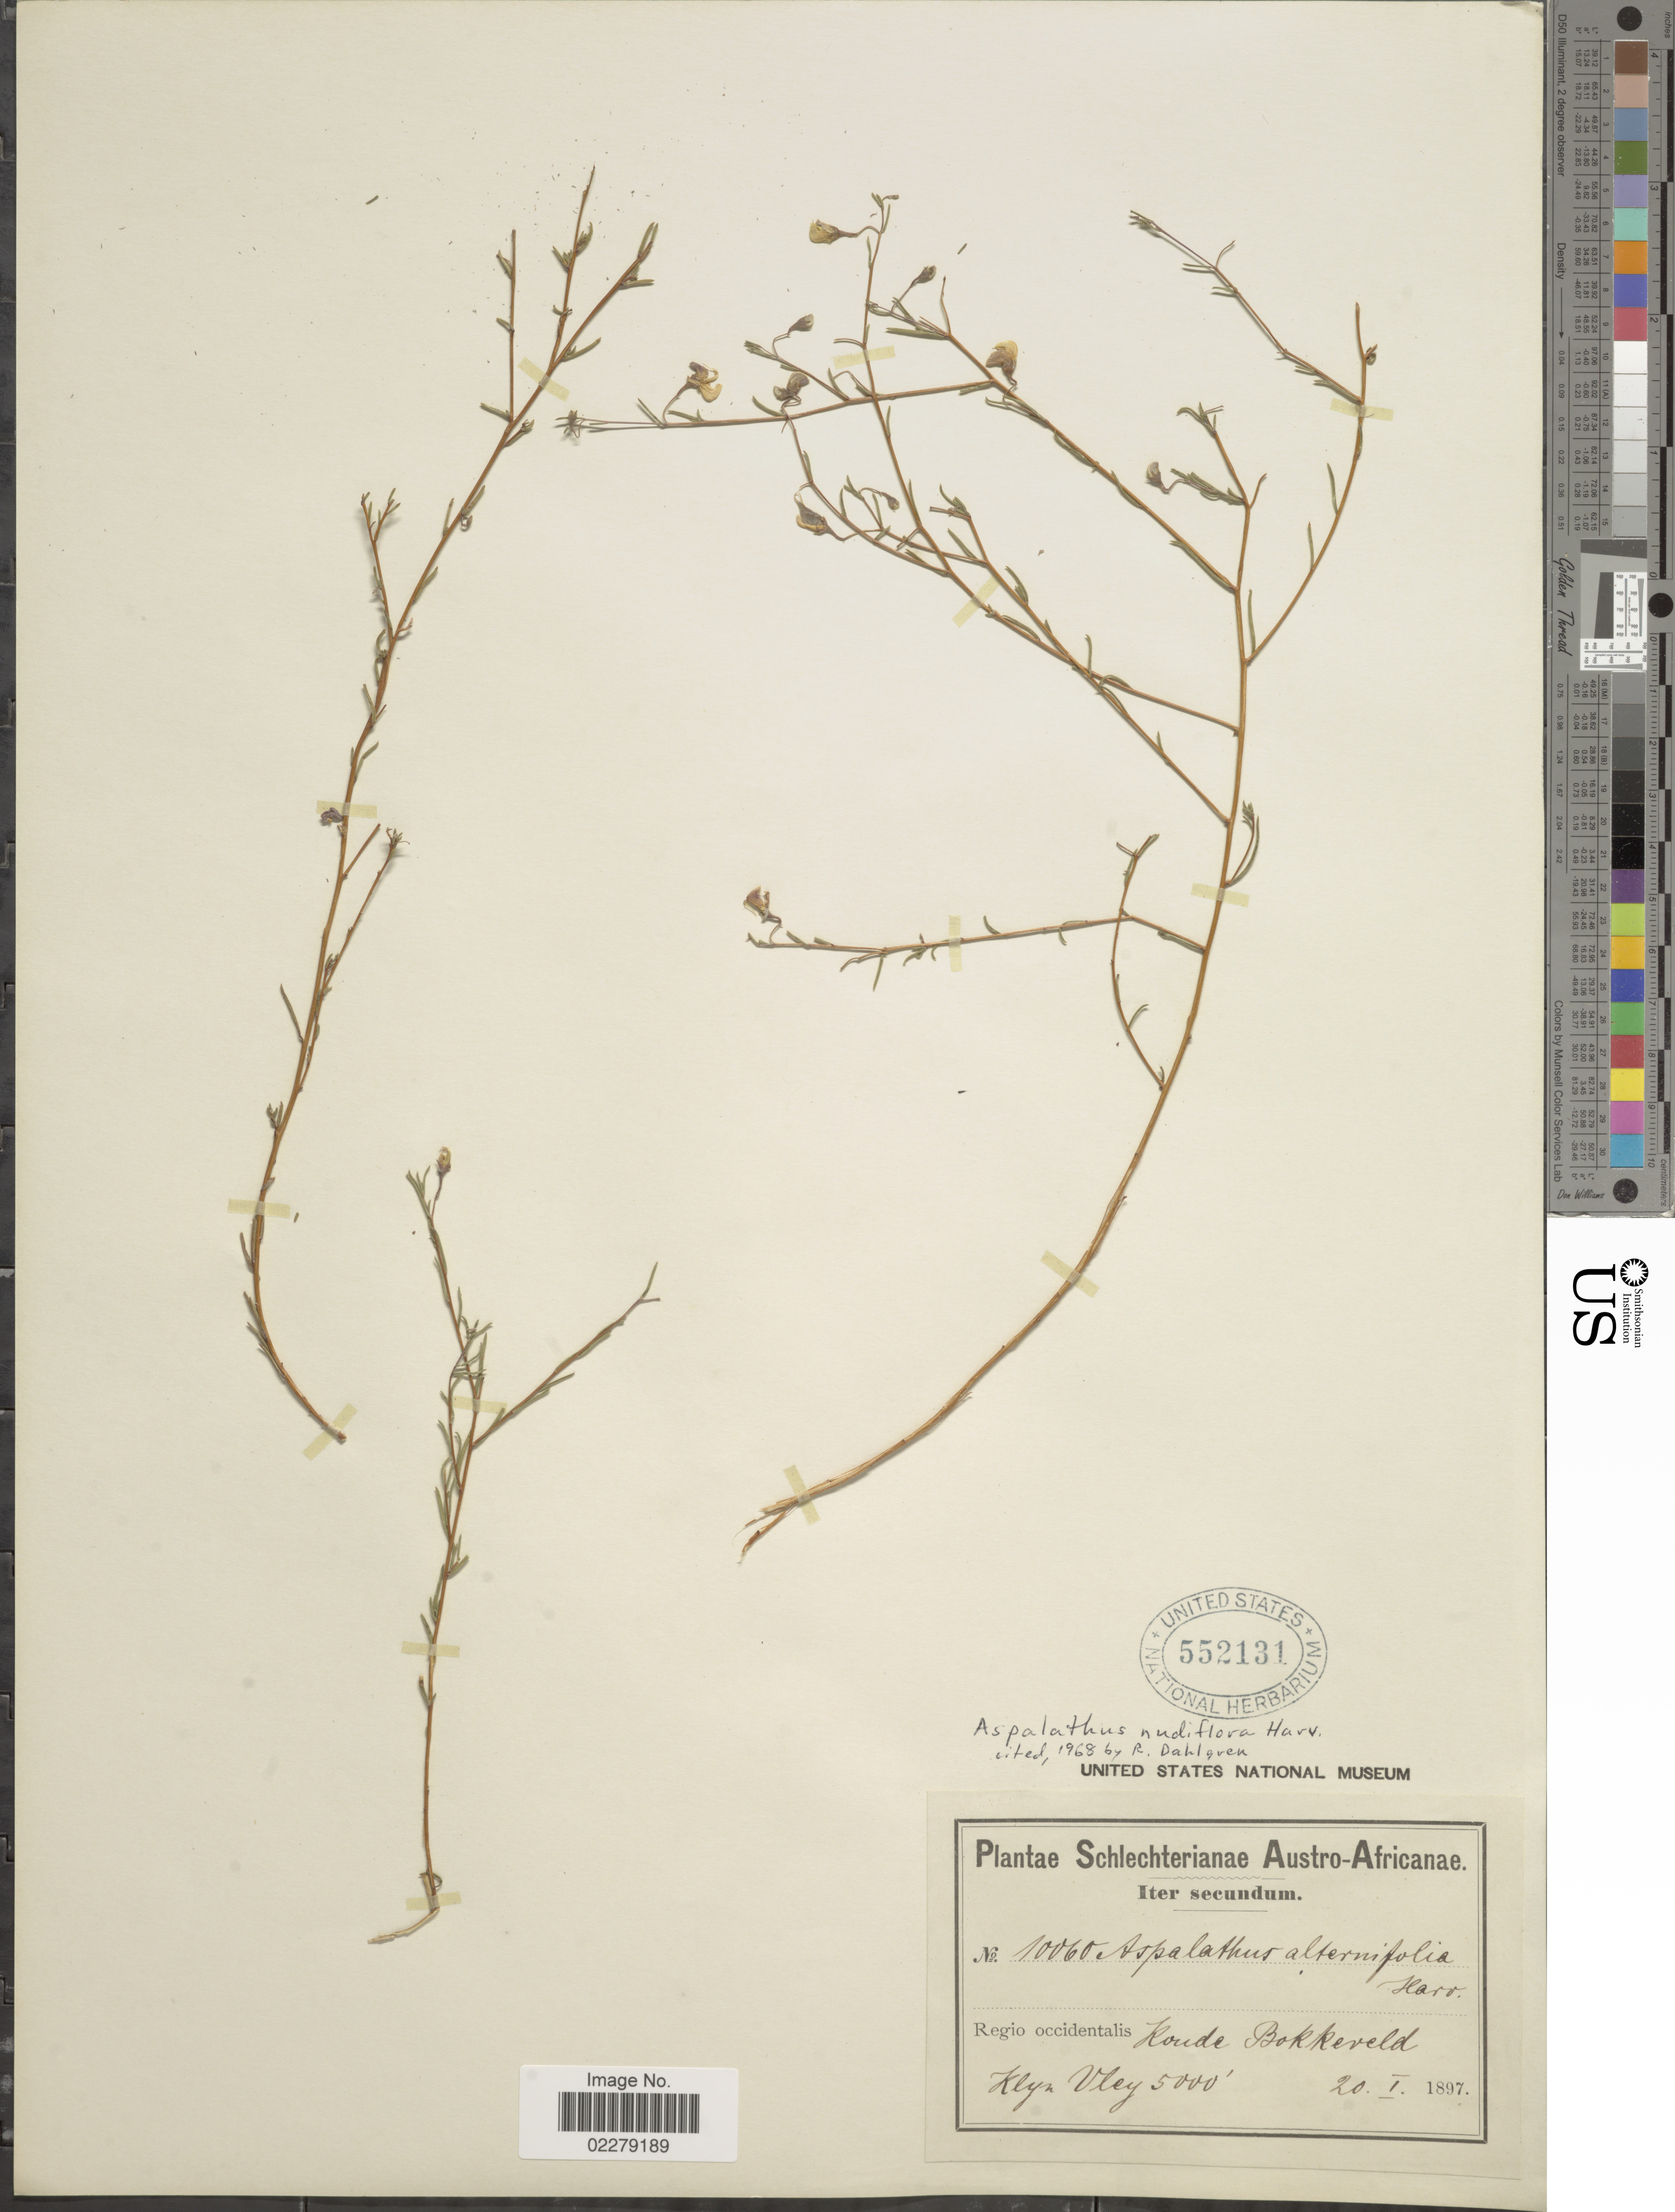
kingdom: Plantae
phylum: Tracheophyta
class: Magnoliopsida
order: Fabales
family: Fabaceae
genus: Aspalathus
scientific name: Aspalathus nudiflora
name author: Harv.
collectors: Schlechter, --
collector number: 10060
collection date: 1897-01-20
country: South Africa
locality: Austro- Africanae. Regio occidentalis Koude Bokkeveld. Klijn Vley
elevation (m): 1524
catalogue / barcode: US 552131